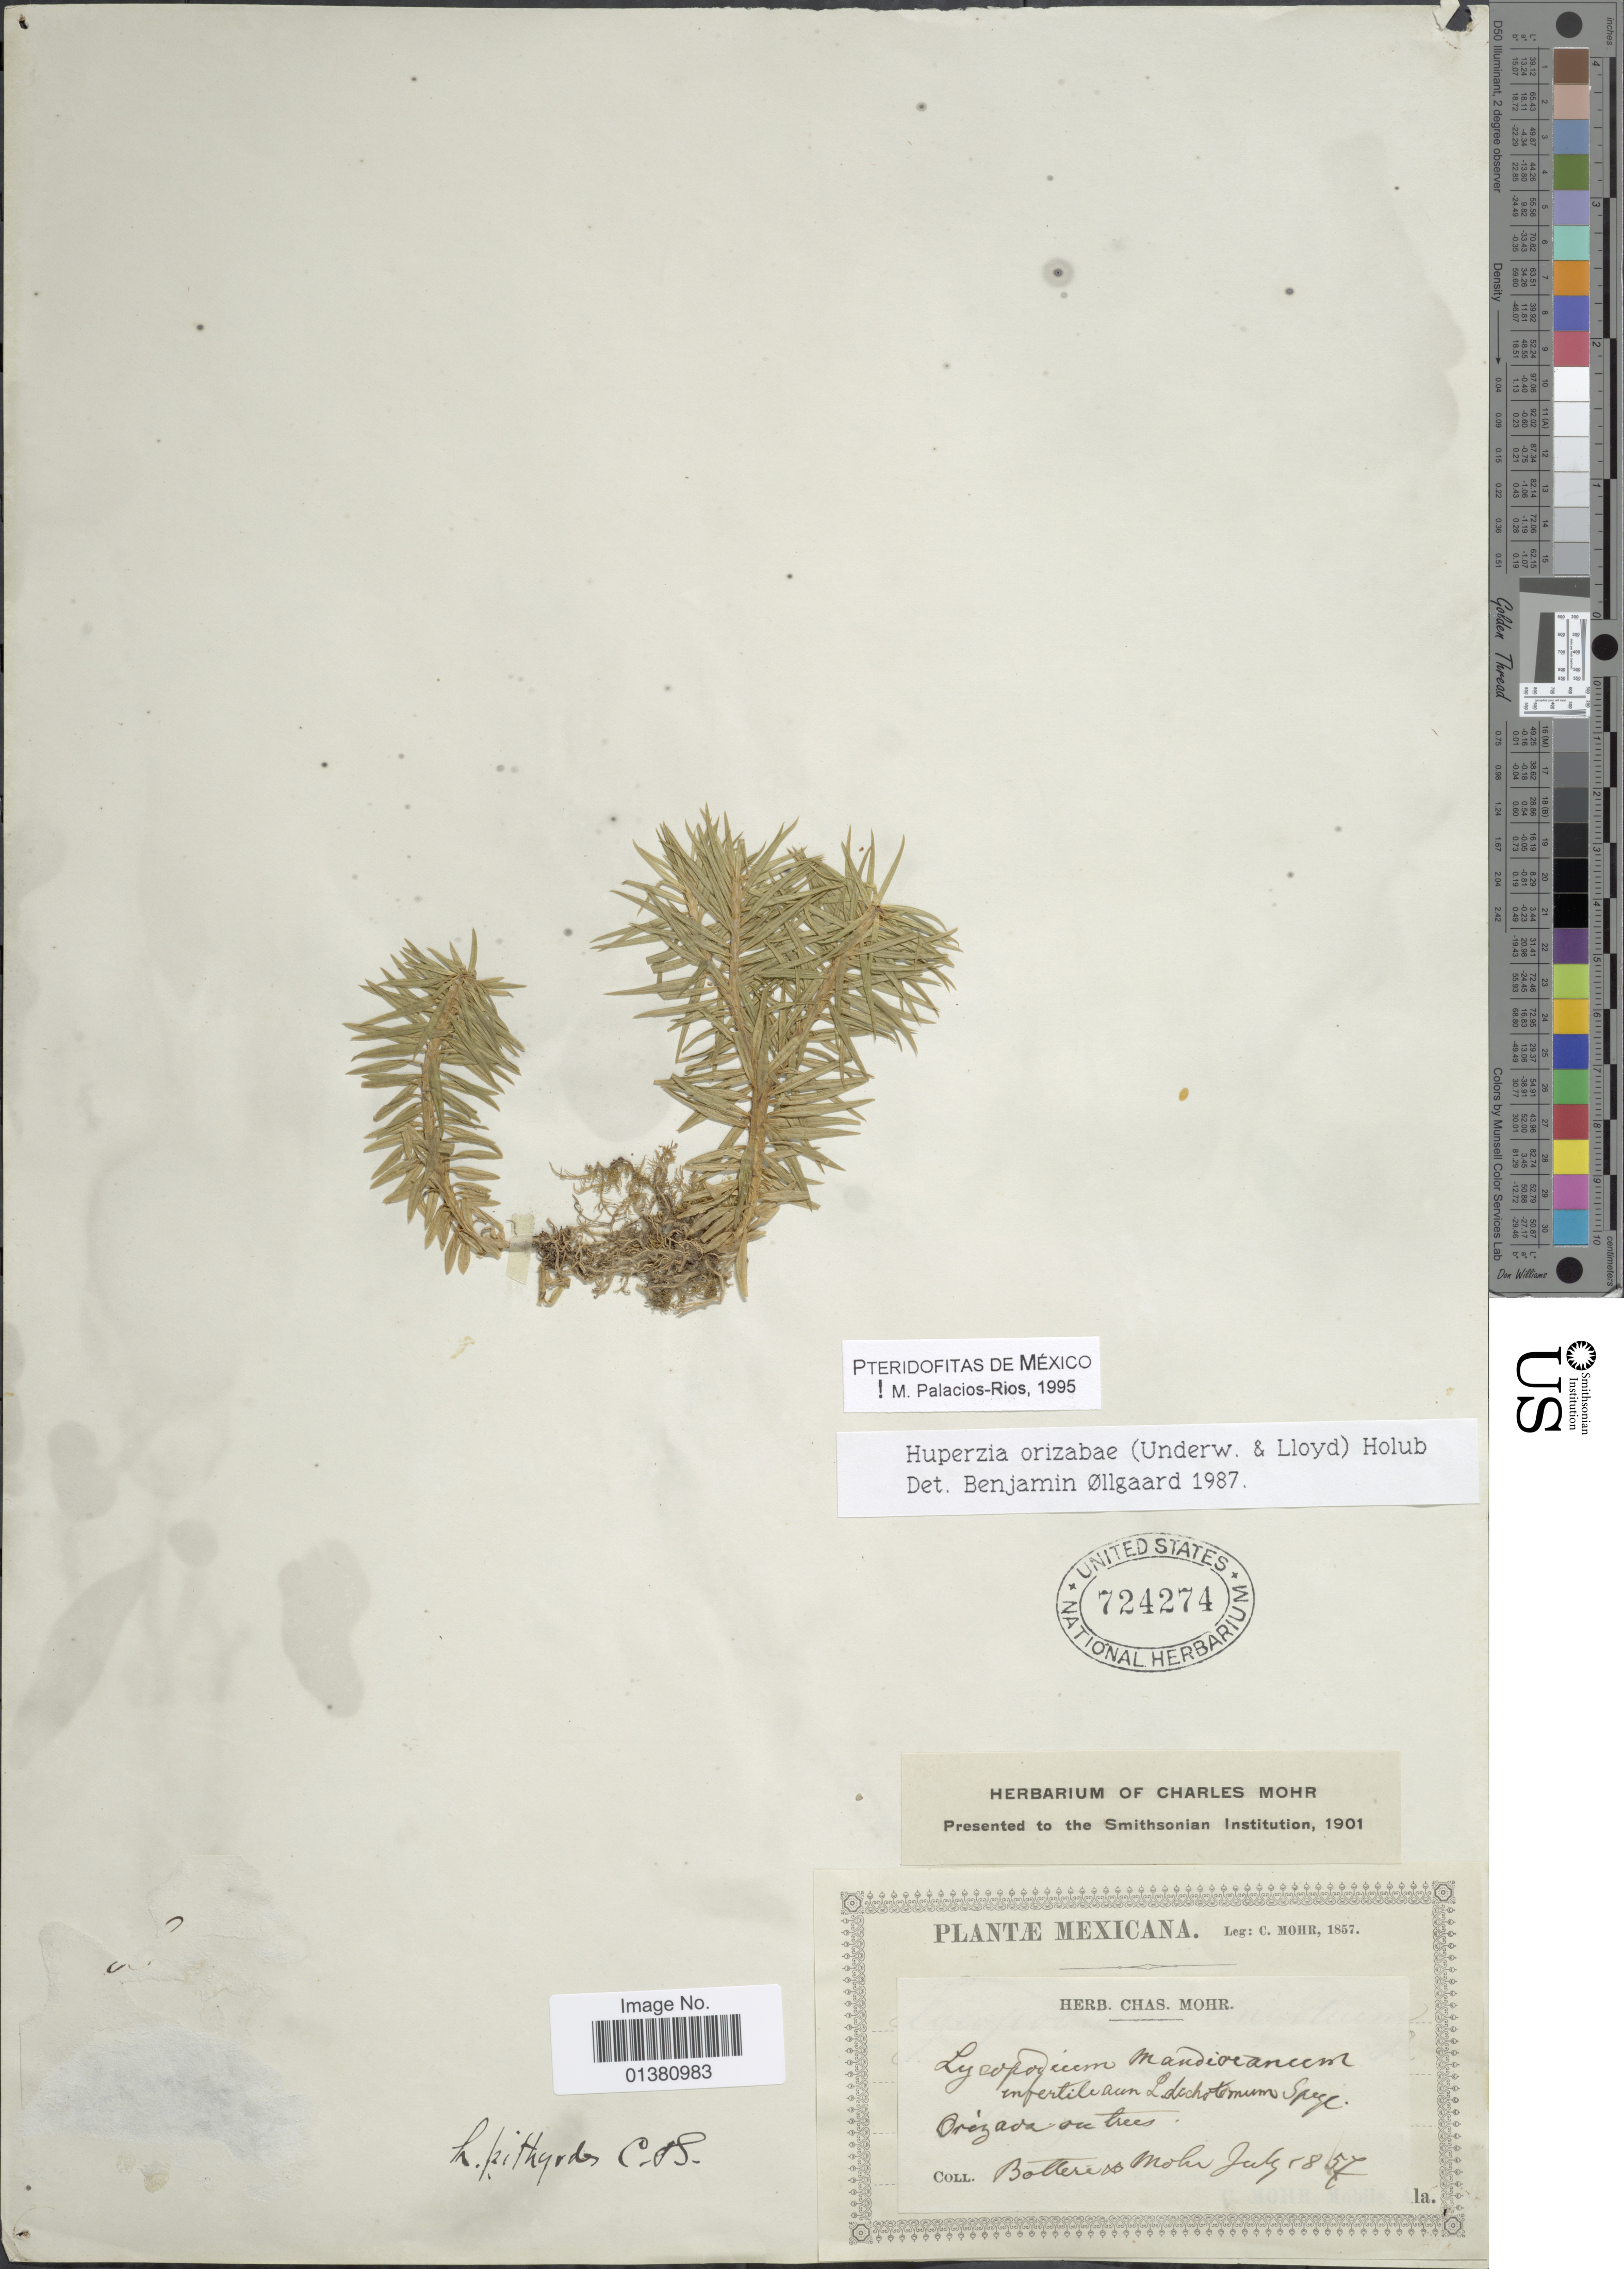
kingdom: Plantae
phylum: Tracheophyta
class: Lycopodiopsida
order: Lycopodiales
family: Lycopodiaceae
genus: Phlegmariurus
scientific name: Phlegmariurus orizabae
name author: (Underw. & F.E. Lloyd) B. Øllg.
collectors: M. Botteri & C. T. Mohr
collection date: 1857-07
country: Mexico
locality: Orizava on trees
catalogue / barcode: US 724274